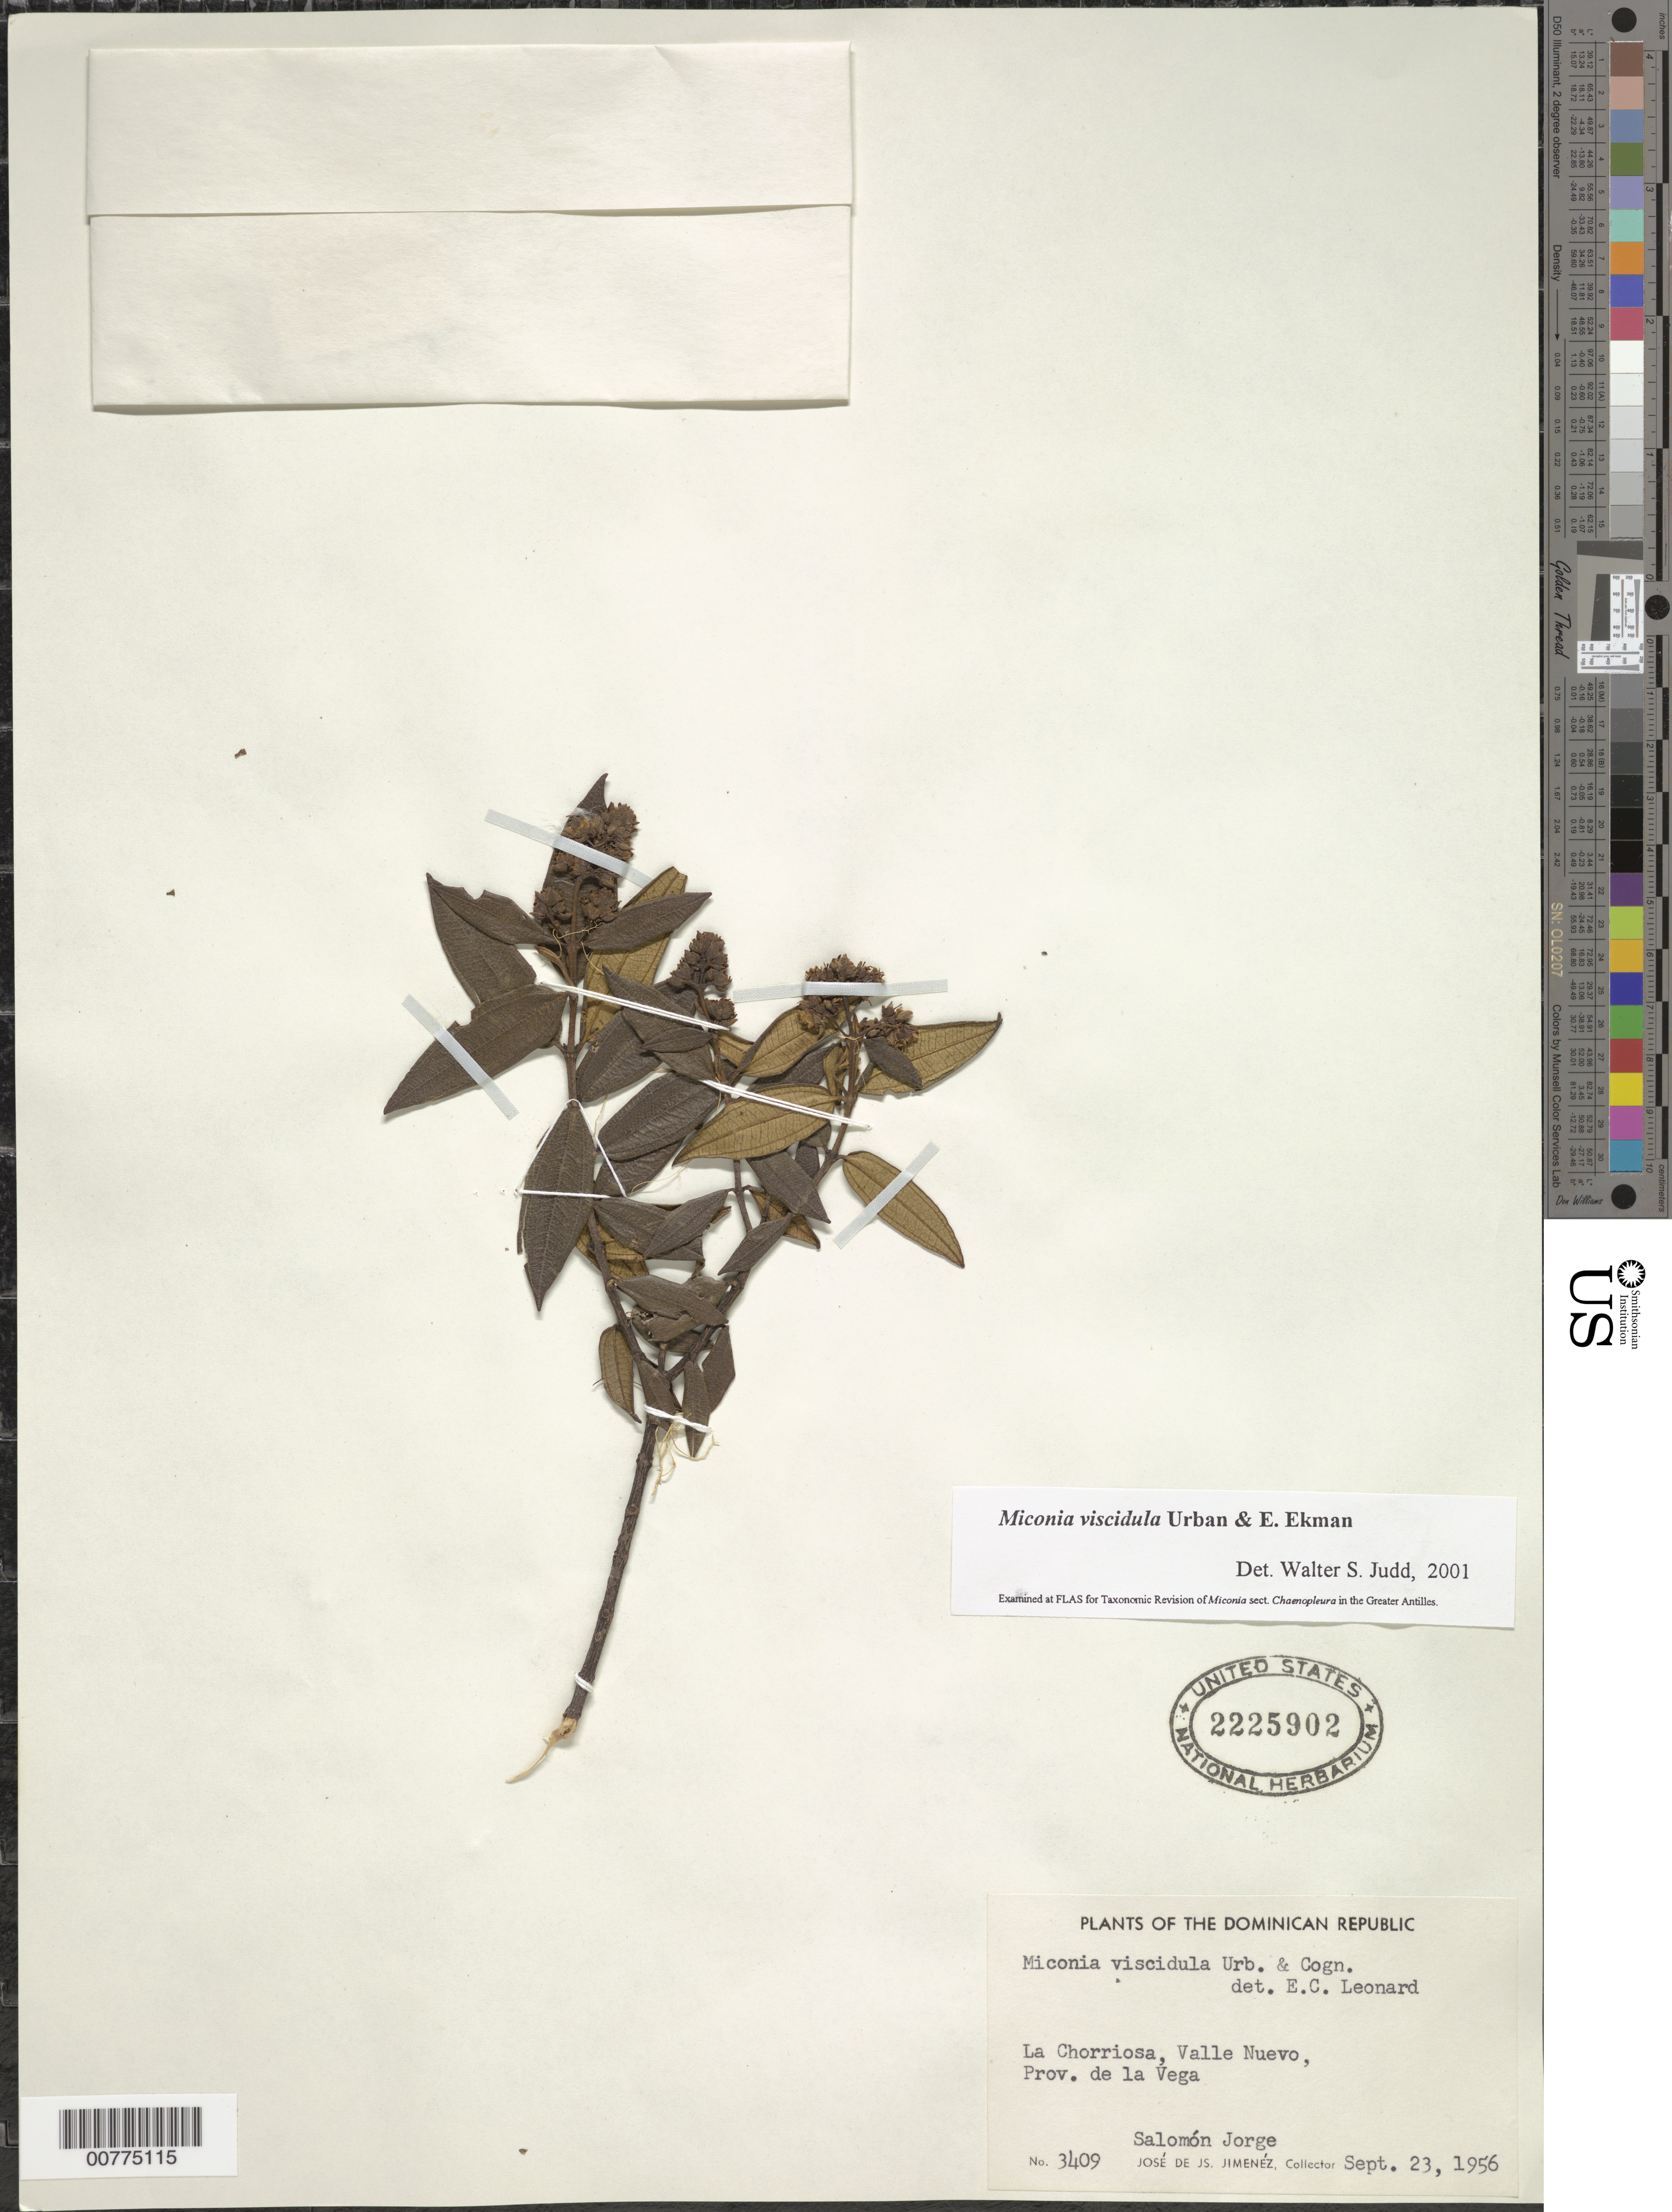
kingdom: Plantae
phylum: Tracheophyta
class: Magnoliopsida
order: Myrtales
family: Melastomataceae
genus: Miconia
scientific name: Miconia viscidula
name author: Urb. & Ekman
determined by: Judd, Walter S.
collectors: J. Salomón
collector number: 3409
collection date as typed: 23 Sep 1956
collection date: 1956-09-23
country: Dominican Republic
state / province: La Vega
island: Hispaniola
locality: Valle Nuevo, La Chorriosa.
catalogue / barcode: US 2225902